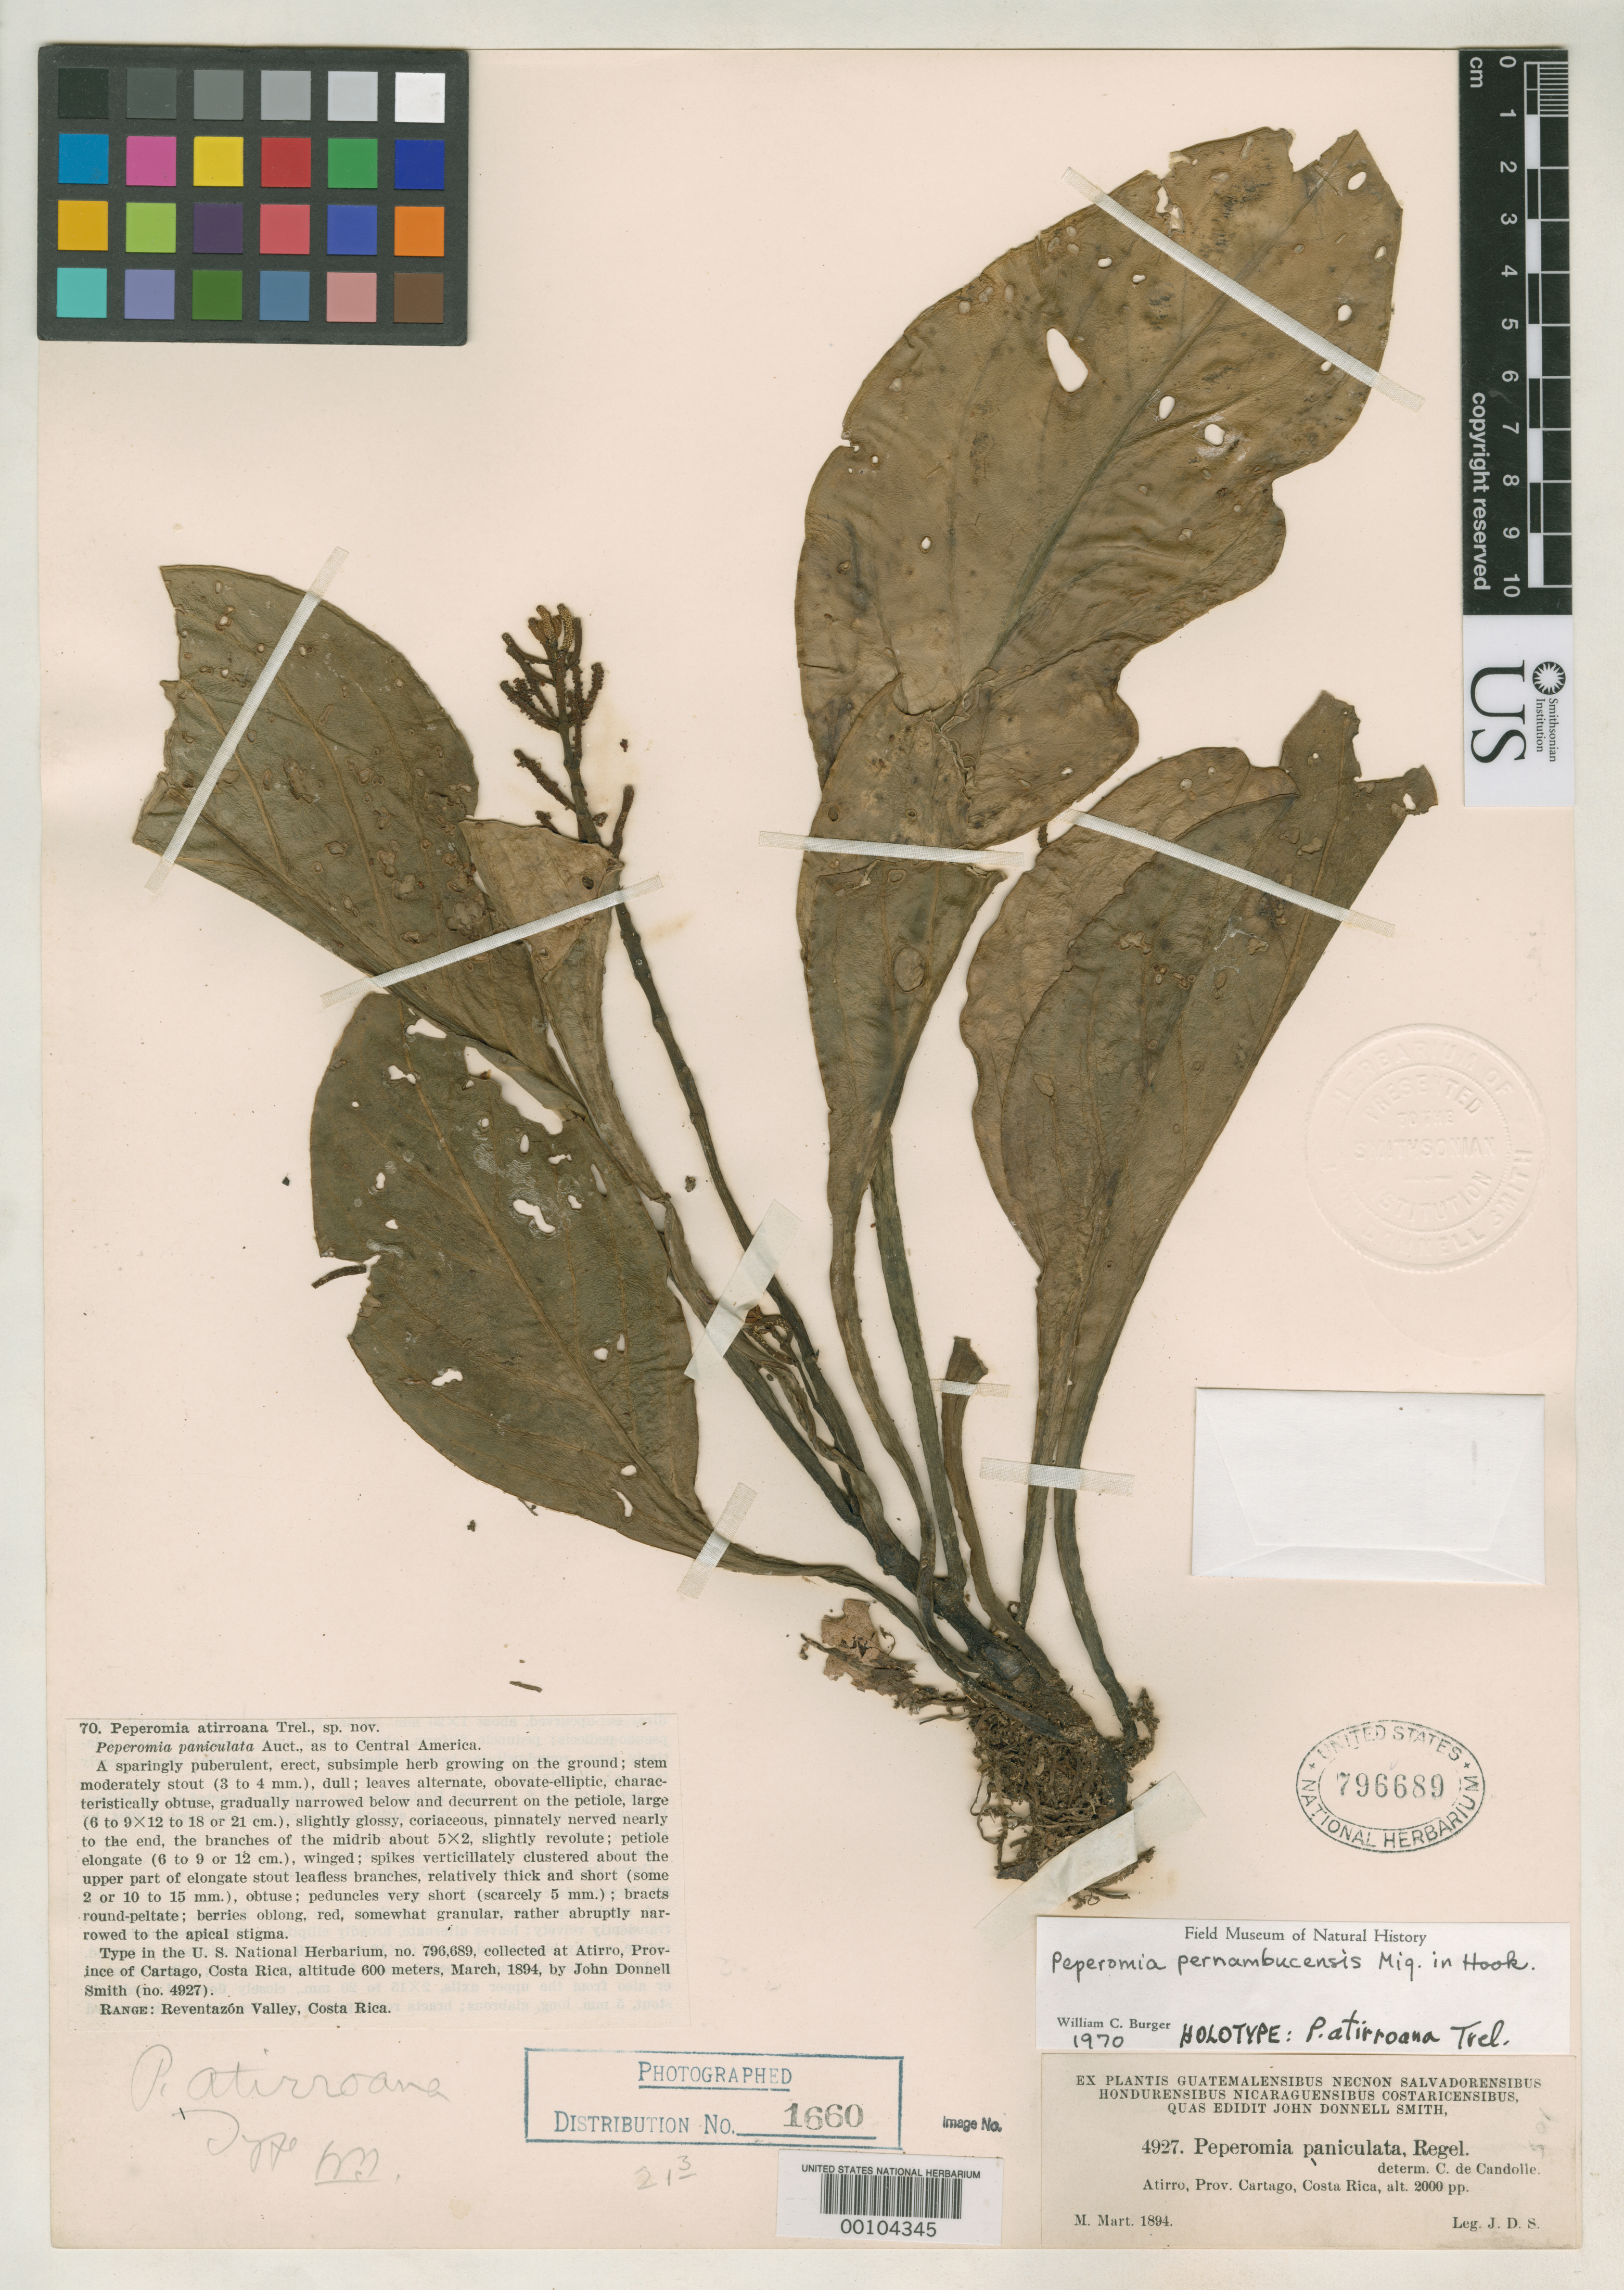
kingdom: Plantae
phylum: Tracheophyta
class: Magnoliopsida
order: Piperales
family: Piperaceae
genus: Peperomia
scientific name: Peperomia atirroana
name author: Trel.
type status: Holotype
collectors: J. Donnell Smith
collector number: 4927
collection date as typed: Mar 1894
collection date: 1894-03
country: Costa Rica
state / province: Cartago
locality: Atirro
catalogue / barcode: US 796689